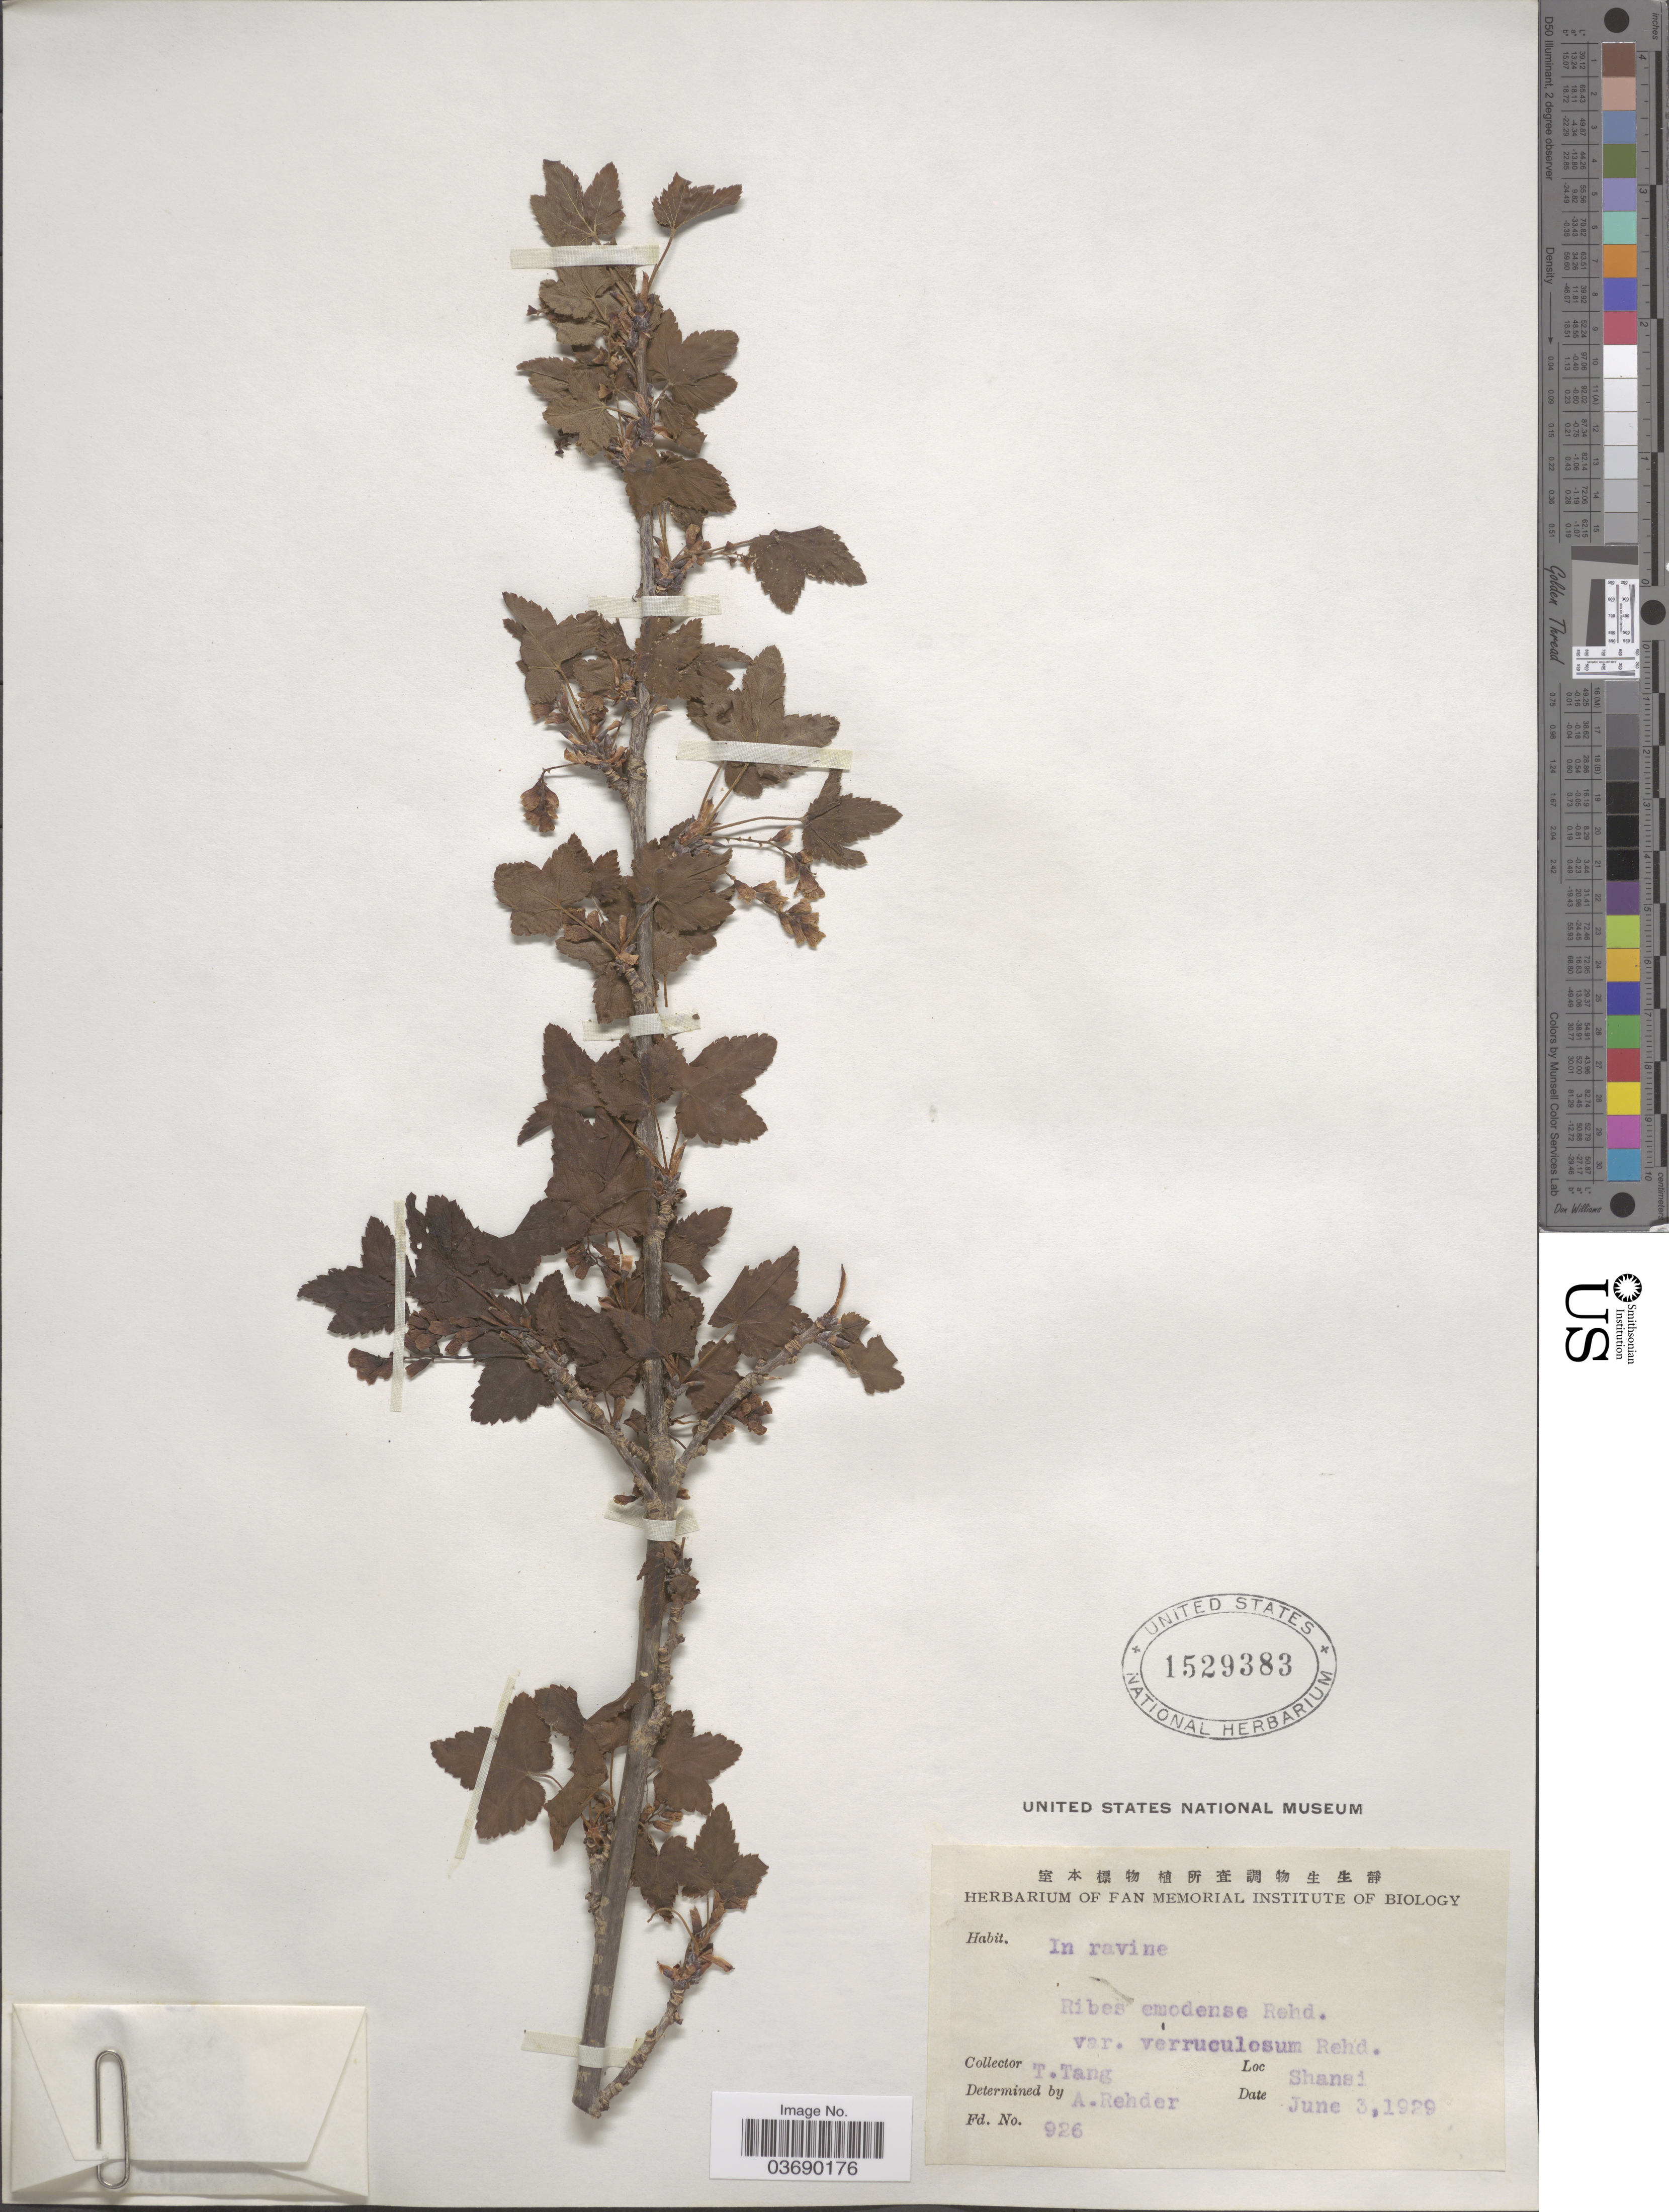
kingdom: Plantae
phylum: Tracheophyta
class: Magnoliopsida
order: Saxifragales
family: Grossulariaceae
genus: Ribes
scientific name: Ribes emodense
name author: Rehder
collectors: T. Tang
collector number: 926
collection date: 1929-06-03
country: China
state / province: Shanxi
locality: Shansi.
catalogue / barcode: US 1529383